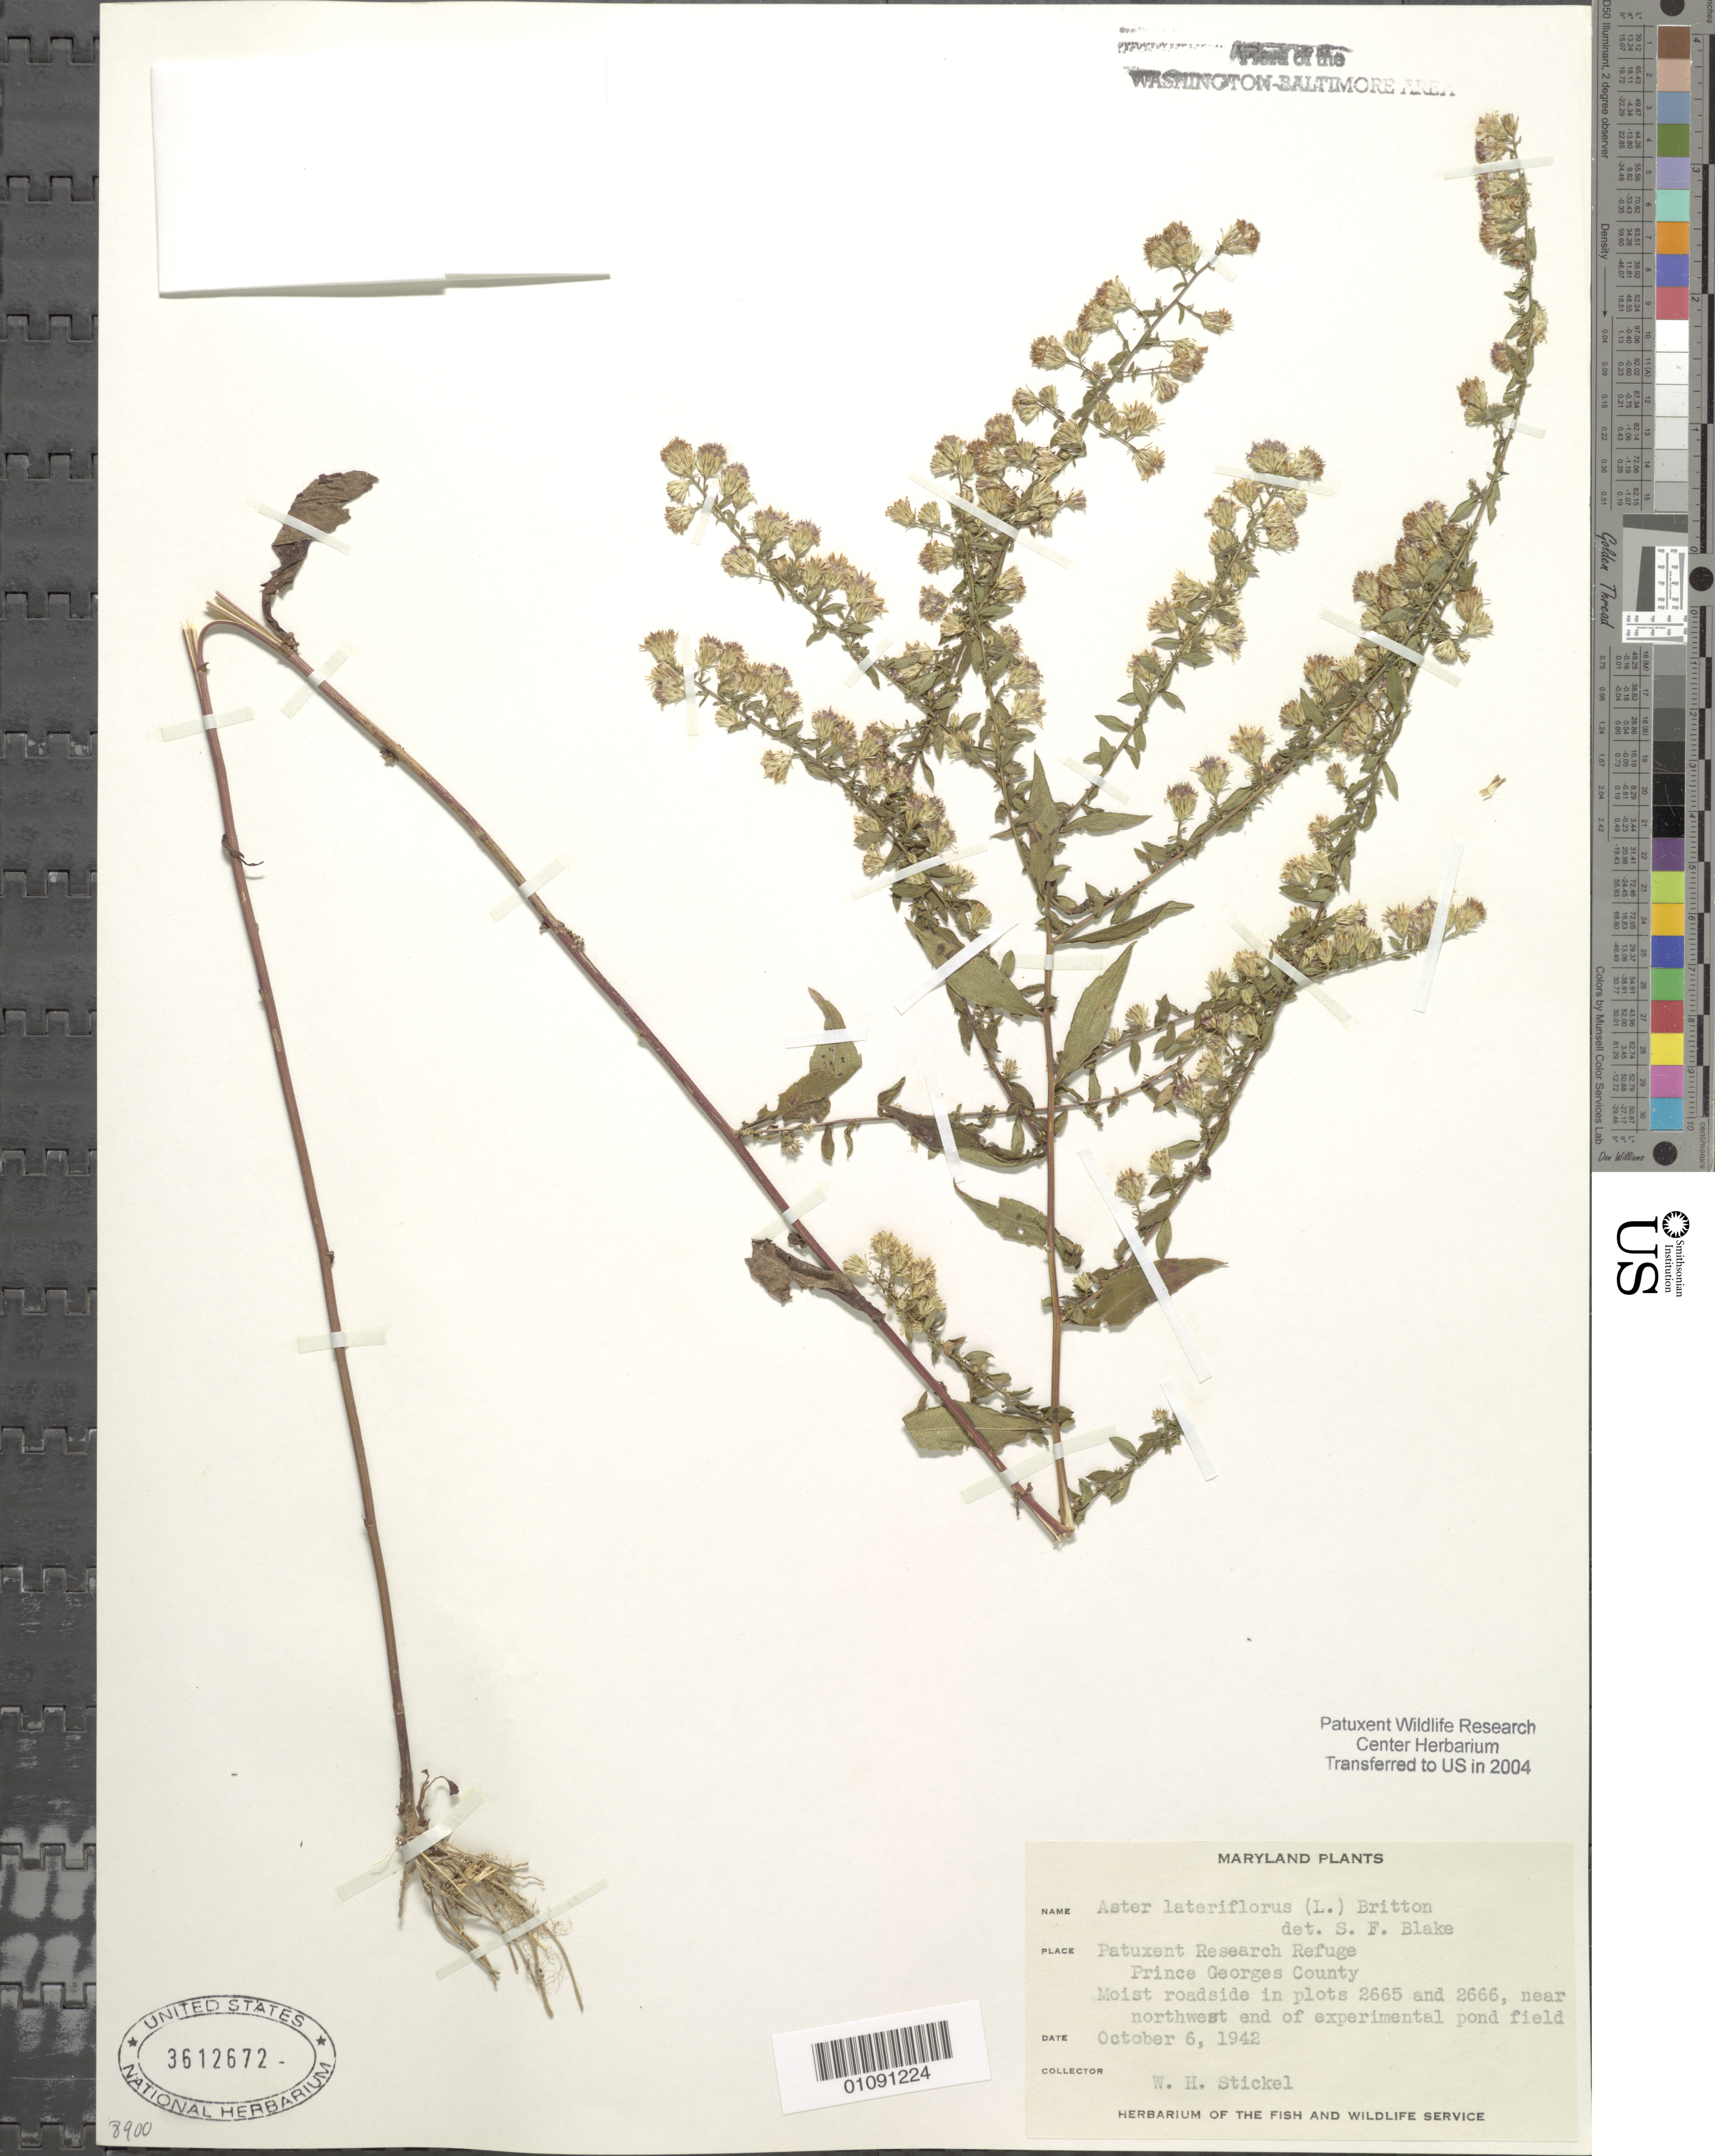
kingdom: Plantae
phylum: Tracheophyta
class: Magnoliopsida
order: Asterales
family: Asteraceae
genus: Symphyotrichum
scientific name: Symphyotrichum lateriflorum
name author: (L.) Á. Löve & D. Löve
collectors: W. Stickel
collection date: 1942-10-06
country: United States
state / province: Maryland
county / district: Prince George's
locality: Patuxent Wildlife Refuge. In plots 2665 and 2666, near N.W. end of experimental pond field.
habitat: Moist roadside.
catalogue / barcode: US 3612672